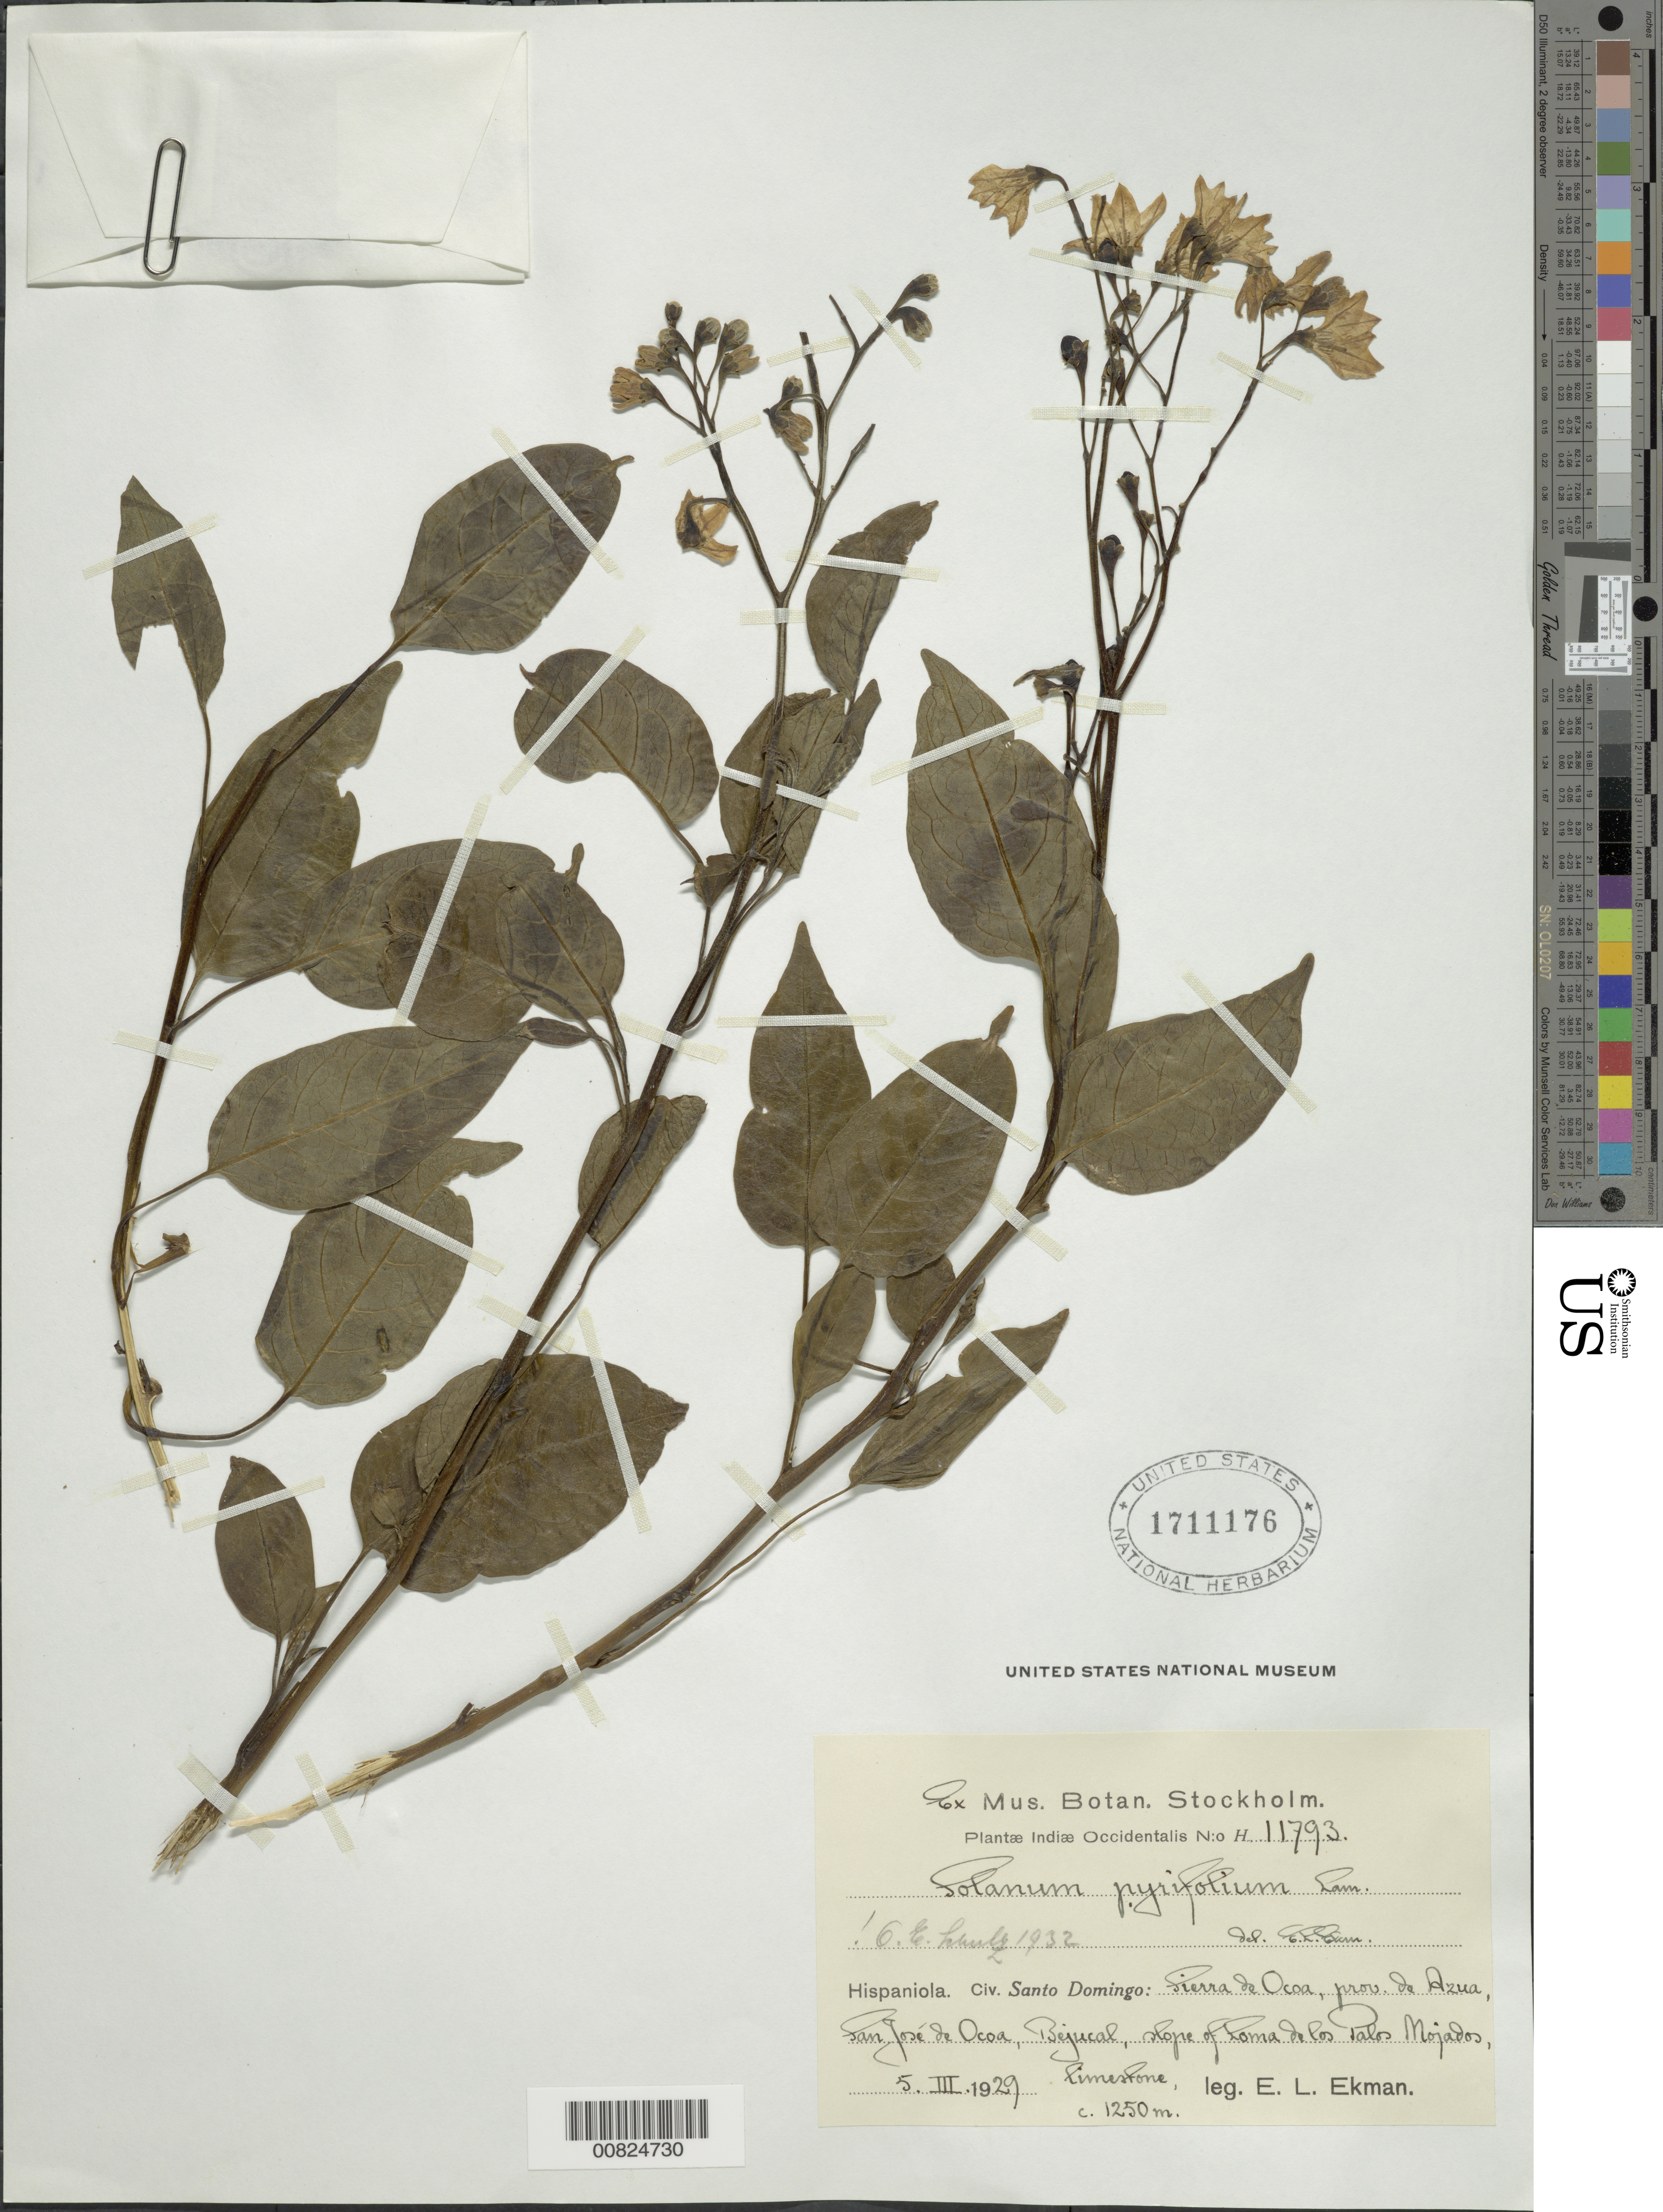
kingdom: Plantae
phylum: Tracheophyta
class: Magnoliopsida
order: Solanales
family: Solanaceae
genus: Solanum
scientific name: Solanum pyrifolium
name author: Lam.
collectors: E. L. Ekman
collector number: H 11793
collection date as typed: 05 Mar 1929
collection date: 1929-03-05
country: Dominican Republic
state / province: Azua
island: Hispaniola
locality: Sierra de Ocoa, San José de Ocoa, Bejucal, slope of Loma de los Palos Mojados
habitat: Limestone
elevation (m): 1250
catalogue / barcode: US 1711176